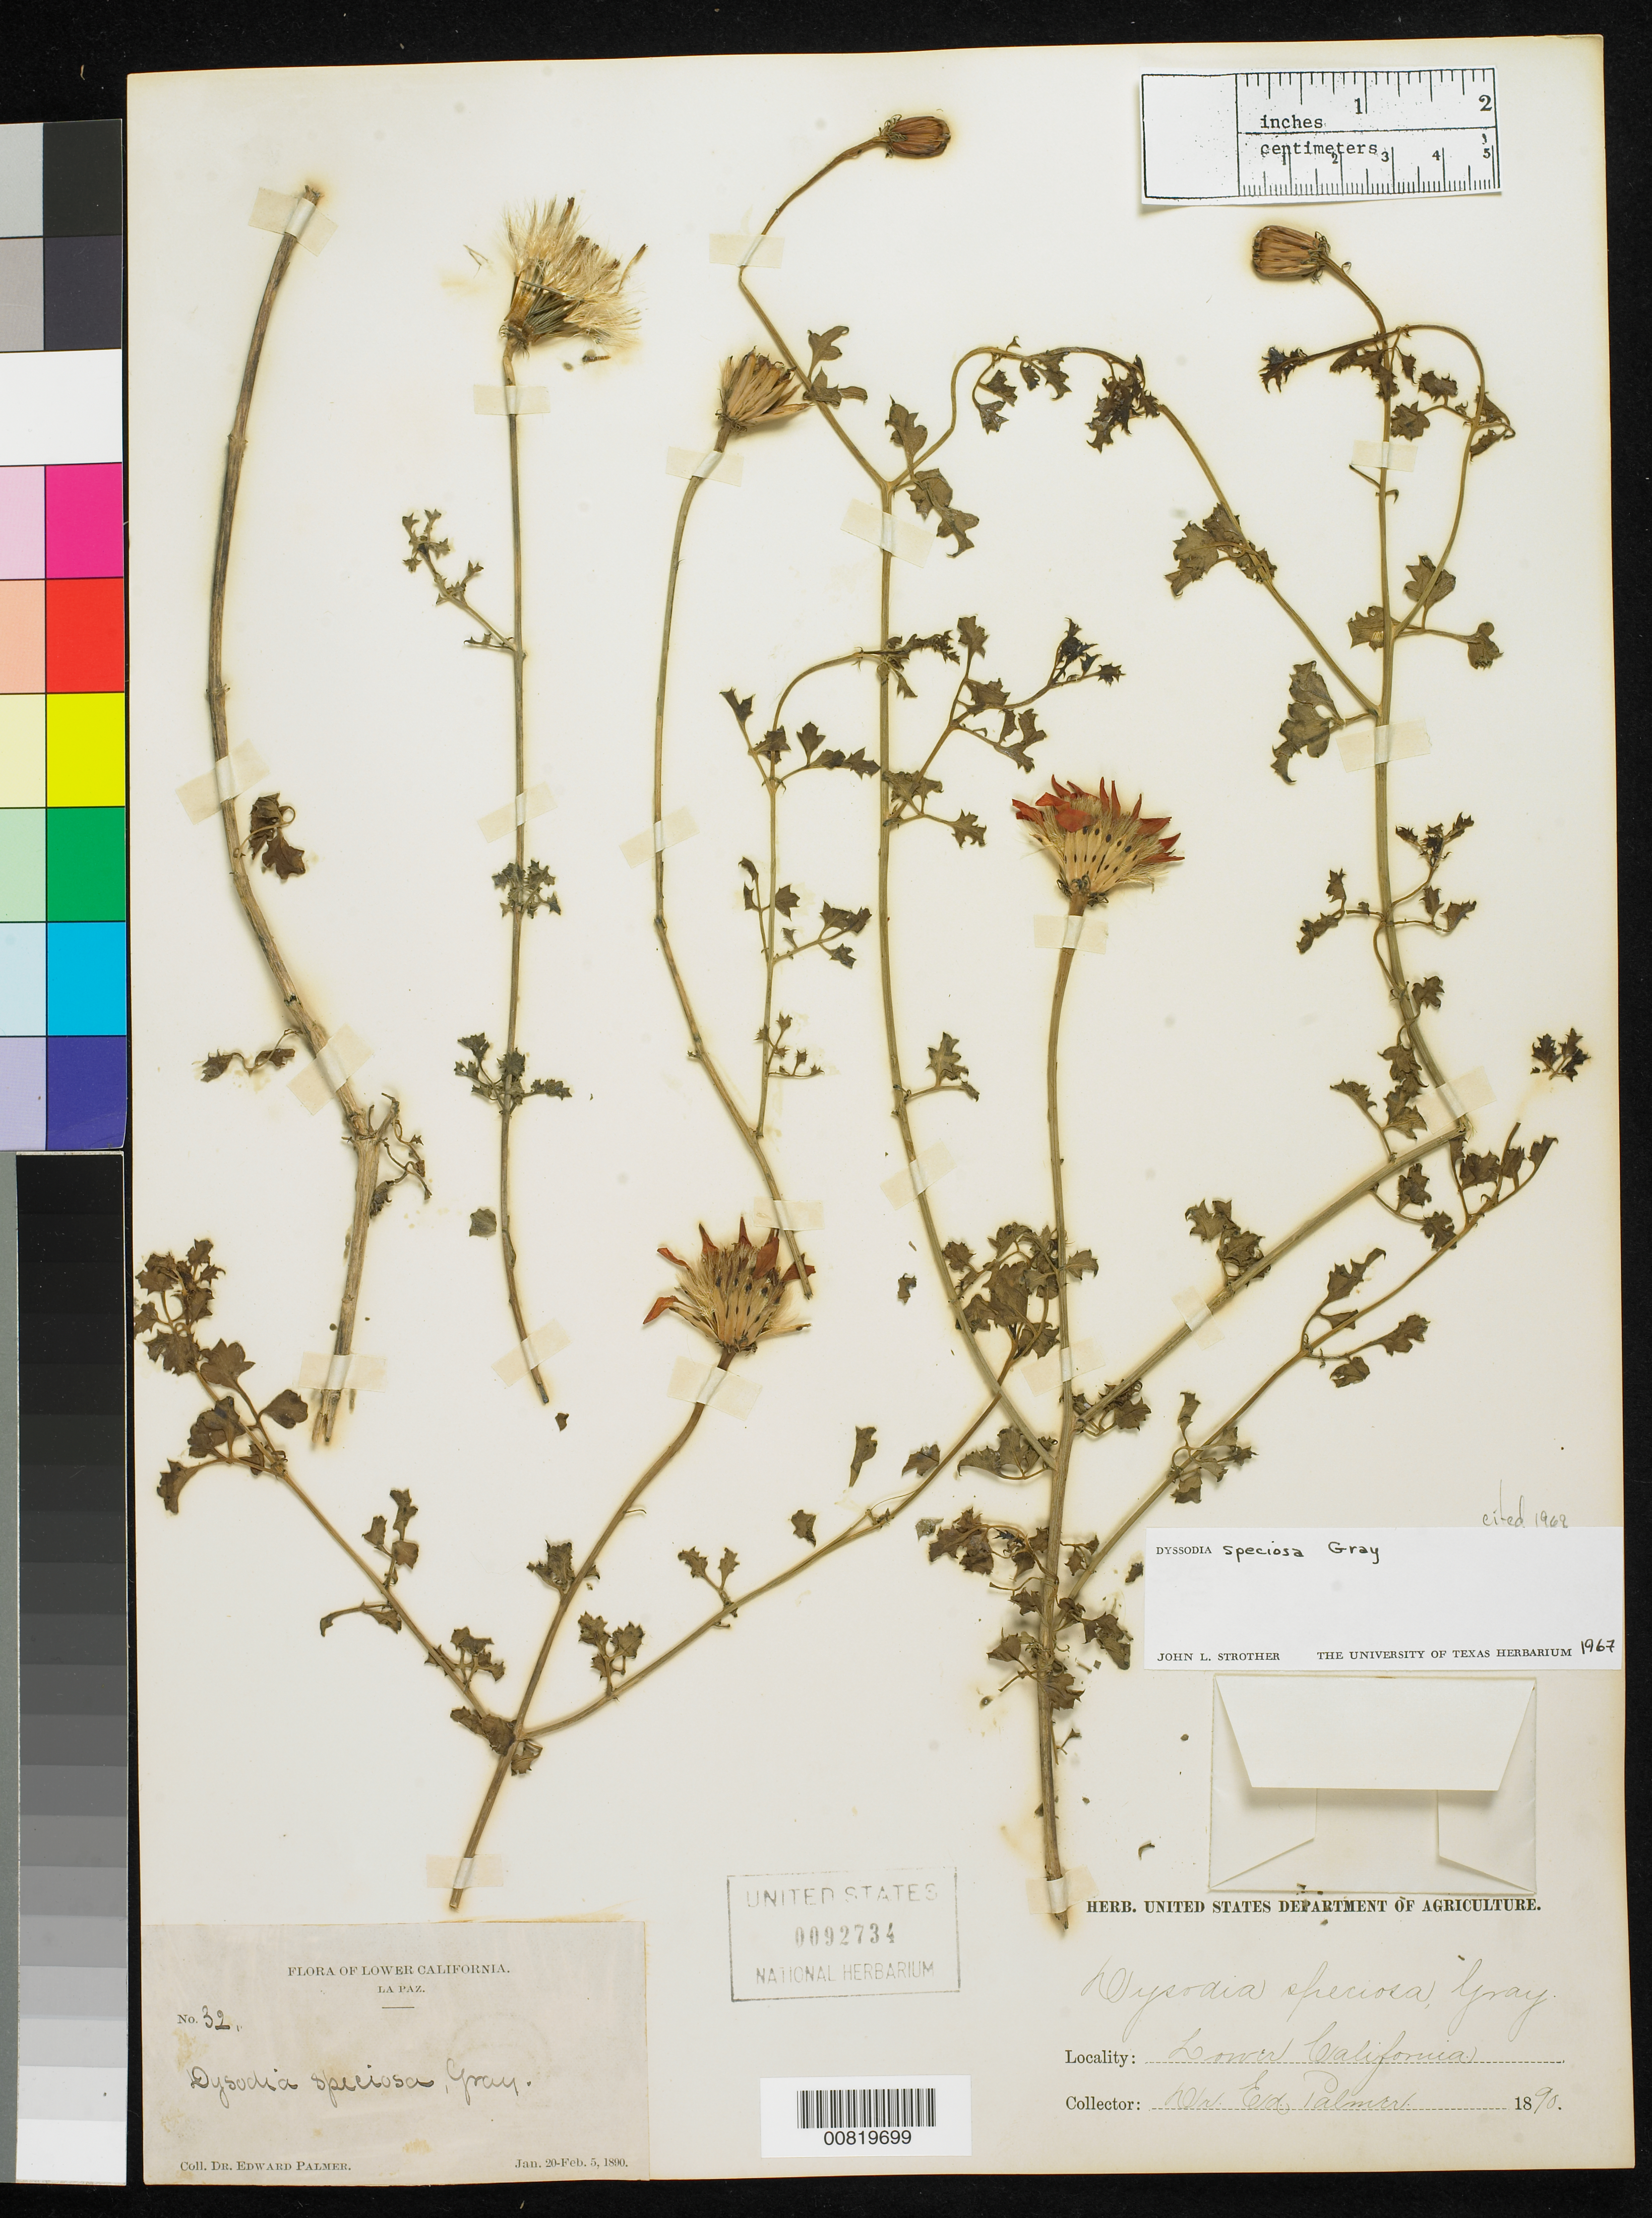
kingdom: Plantae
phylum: Tracheophyta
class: Magnoliopsida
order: Asterales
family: Asteraceae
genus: Adenophyllum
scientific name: Adenophyllum speciosum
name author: (A. Gray) Strother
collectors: E. Palmer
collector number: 32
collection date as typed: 20 Jan 1890 to 05 Feb 1890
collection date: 1890-01-20/1890-02-05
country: Mexico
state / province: Baja California Sur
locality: La Paz, Baja California Sur.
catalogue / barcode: US 92734